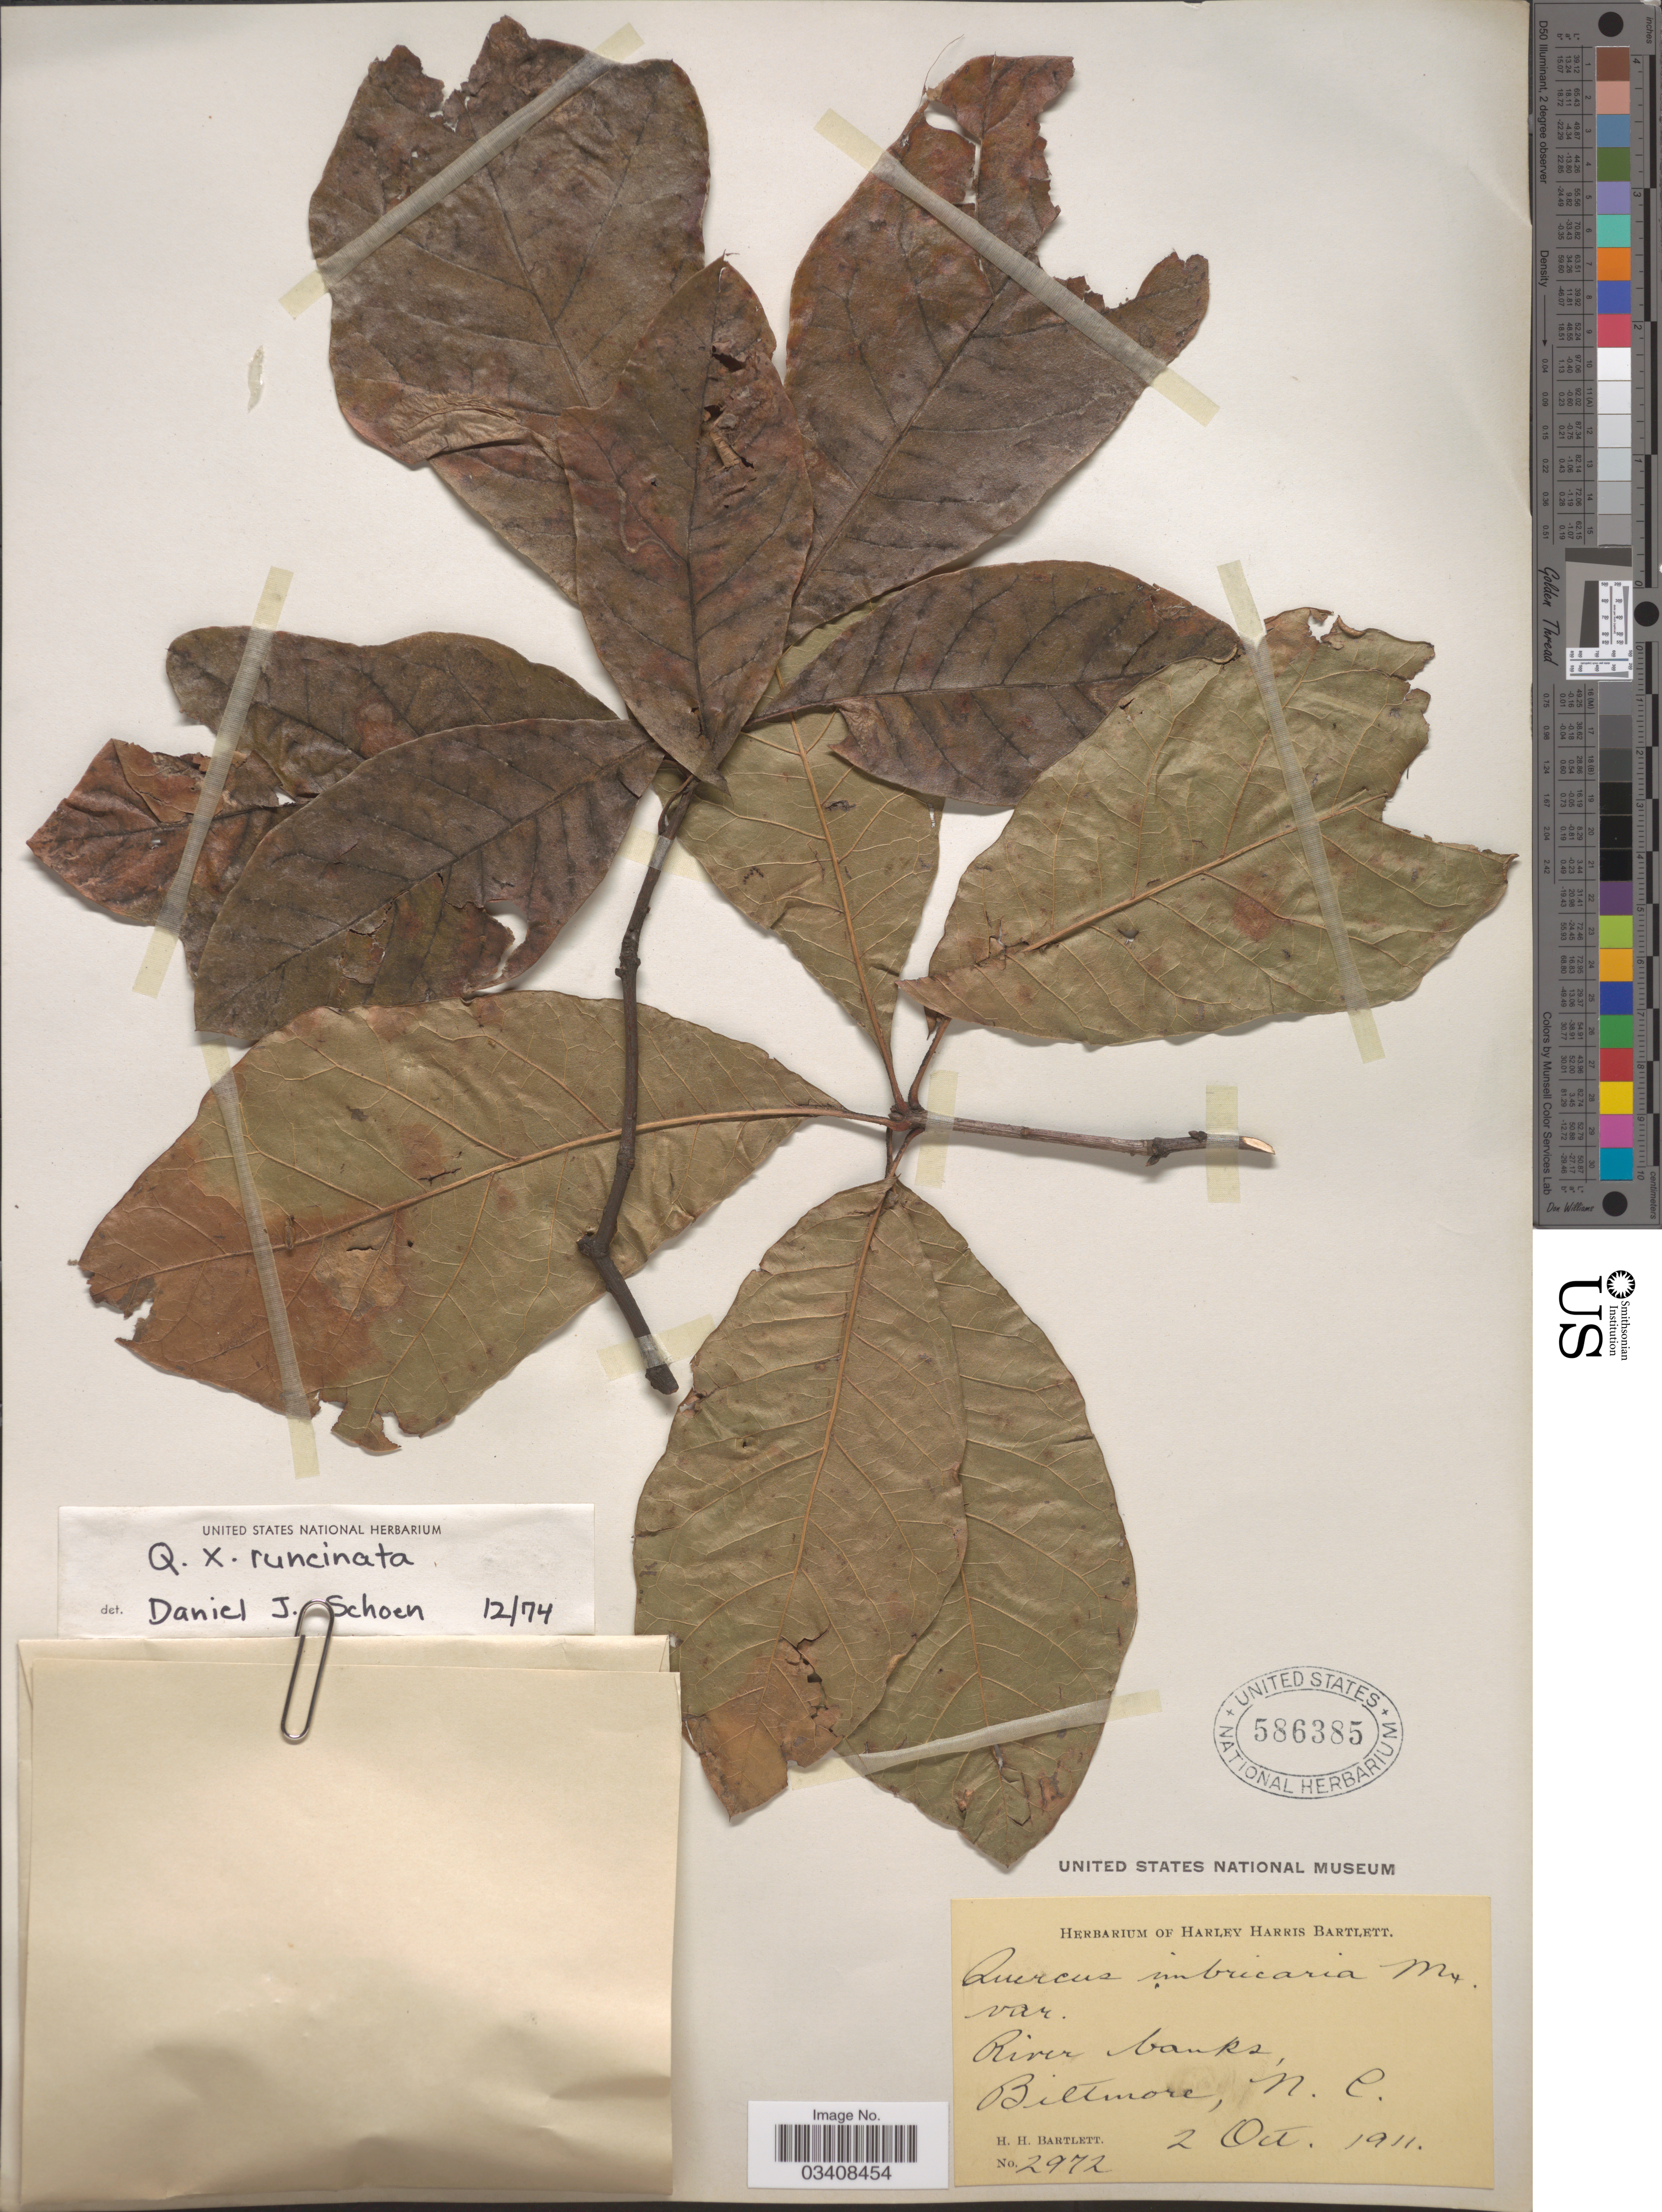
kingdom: Plantae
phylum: Tracheophyta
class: Magnoliopsida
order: Fagales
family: Fagaceae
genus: Quercus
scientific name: Quercus x runcinata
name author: (A. DC.) Engelm.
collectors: H. H. Bartlett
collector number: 2972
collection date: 1911-10-02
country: United States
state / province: North Carolina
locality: Biltmore.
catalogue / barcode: US 586385